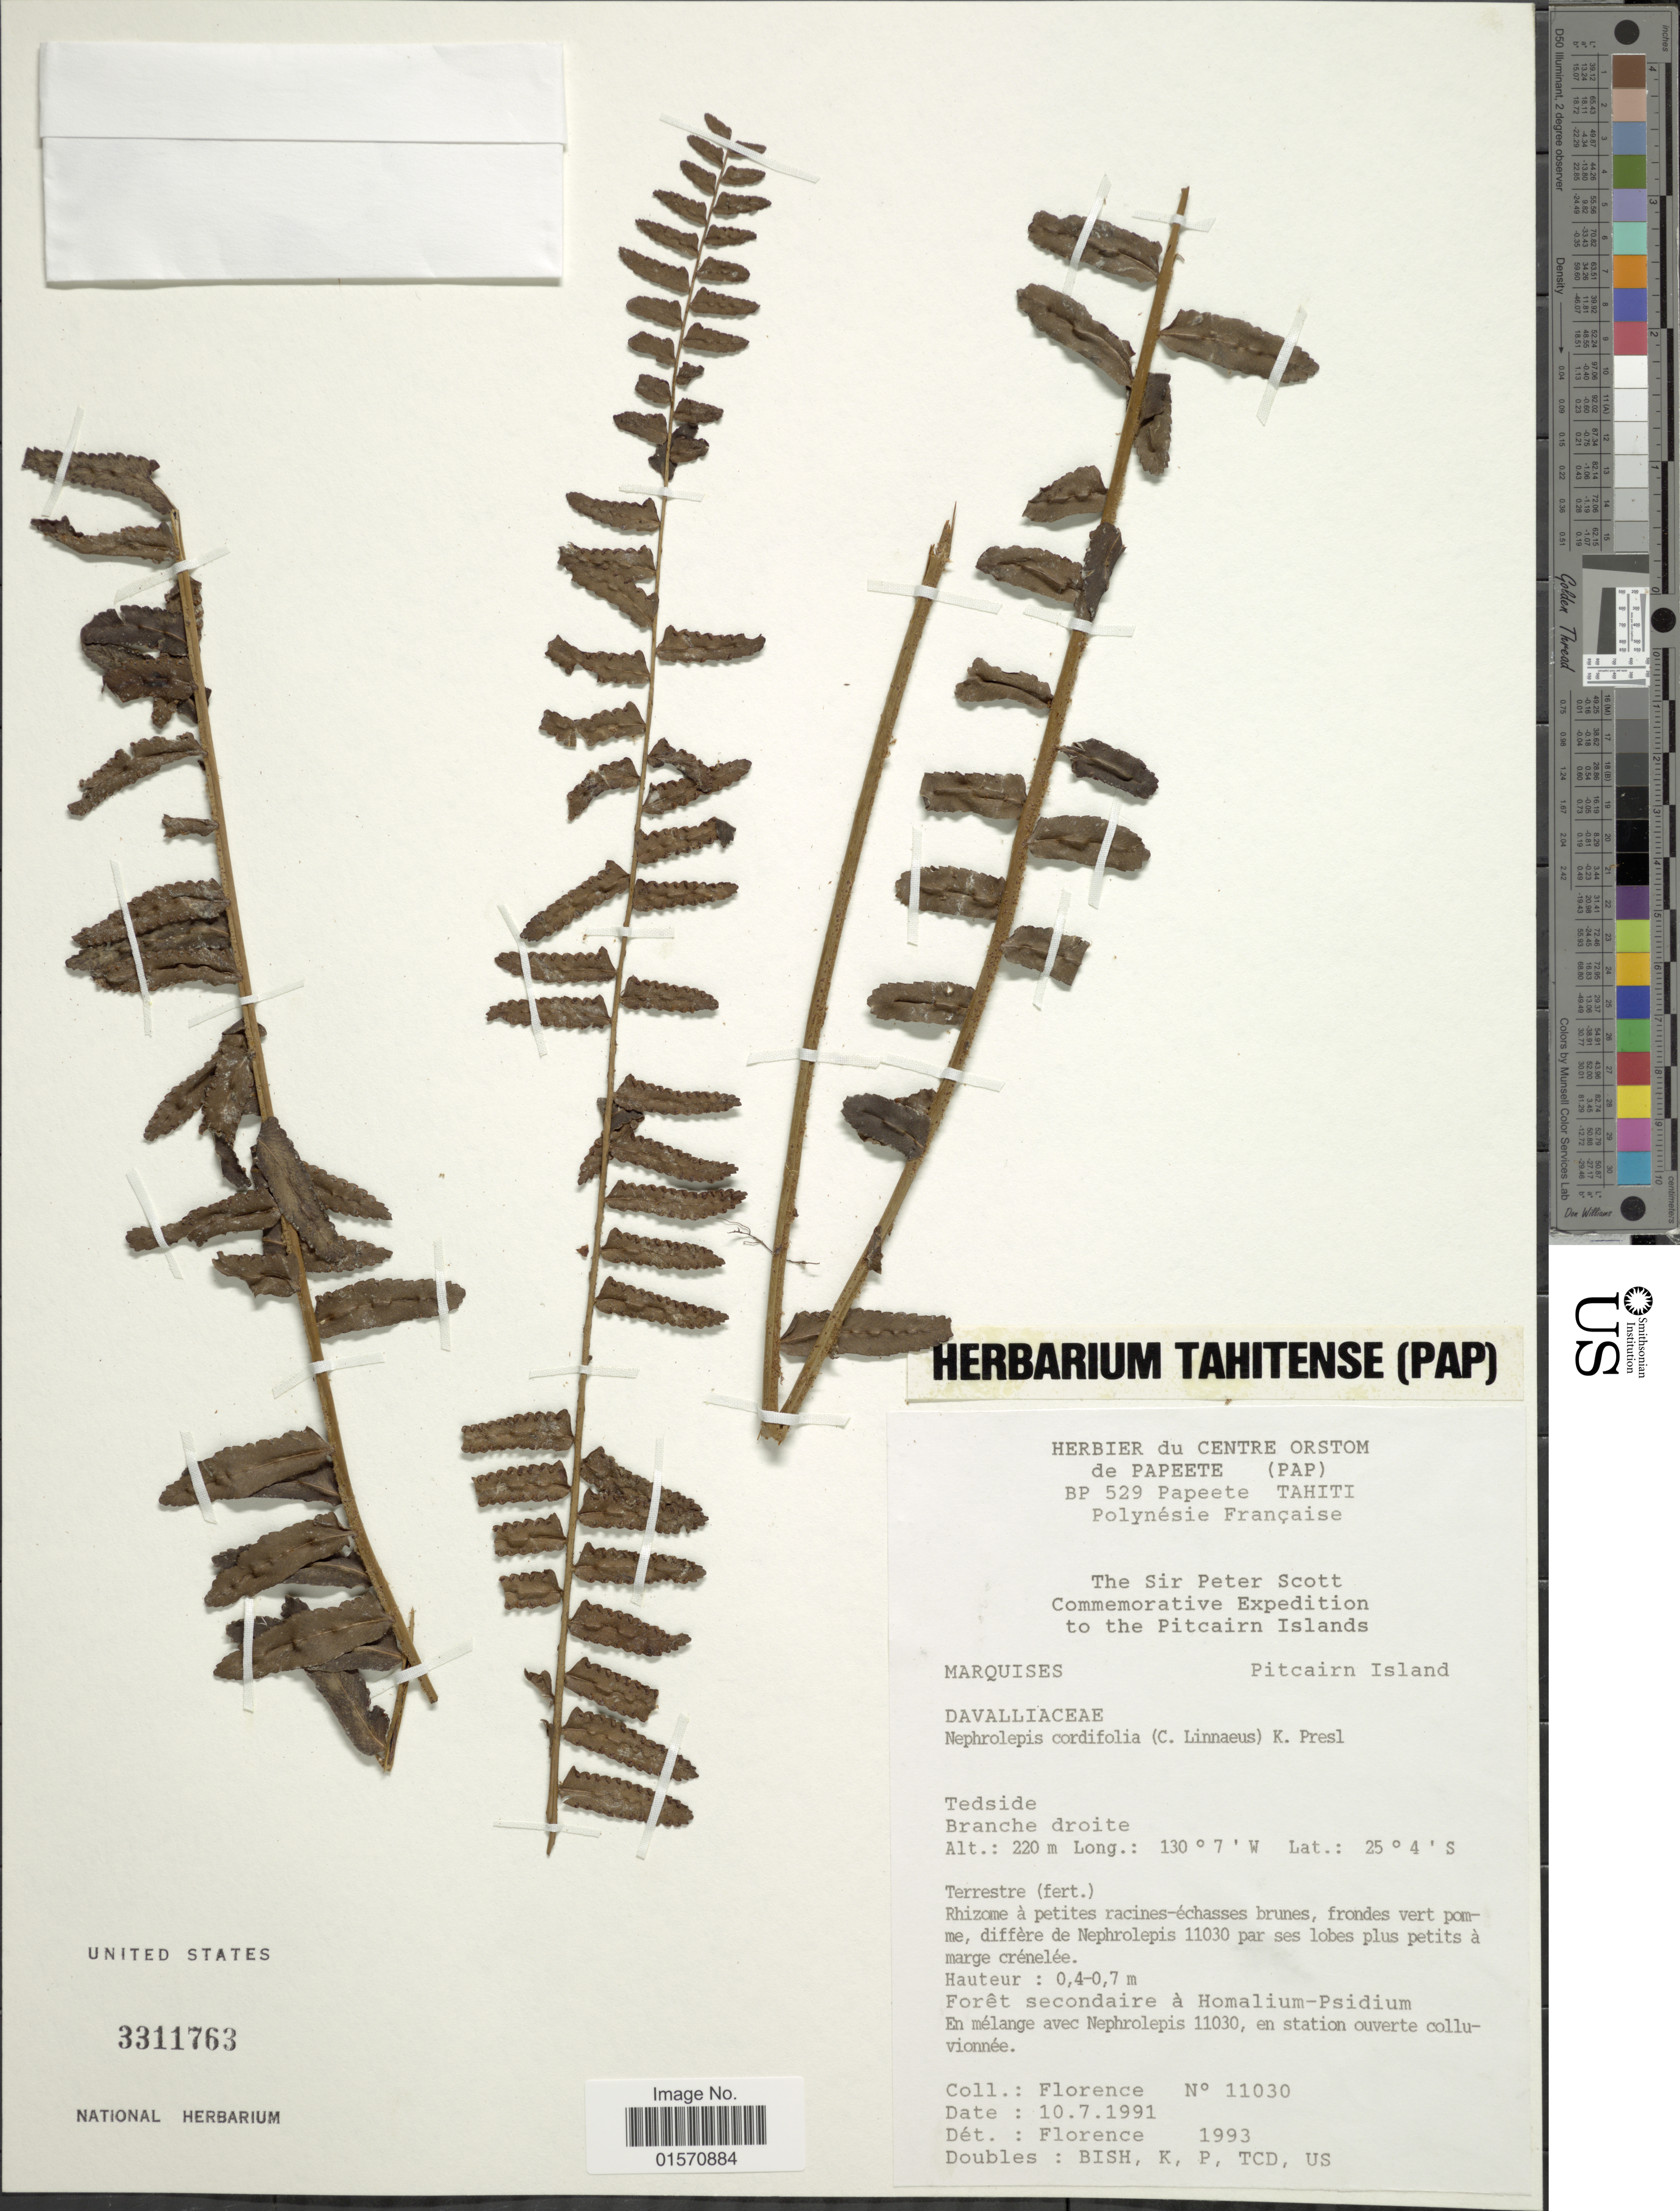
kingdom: Plantae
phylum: Tracheophyta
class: Polypodiopsida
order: Polypodiales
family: Nephrolepidaceae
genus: Nephrolepis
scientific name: Nephrolepis cordifolia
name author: (L.) C. Presl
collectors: -. Florence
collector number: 11030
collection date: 1991-07-10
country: Pitcairn Islands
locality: Marquises. Pitcairn Island. Tedside. Branche droite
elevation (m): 220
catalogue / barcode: US 3311763